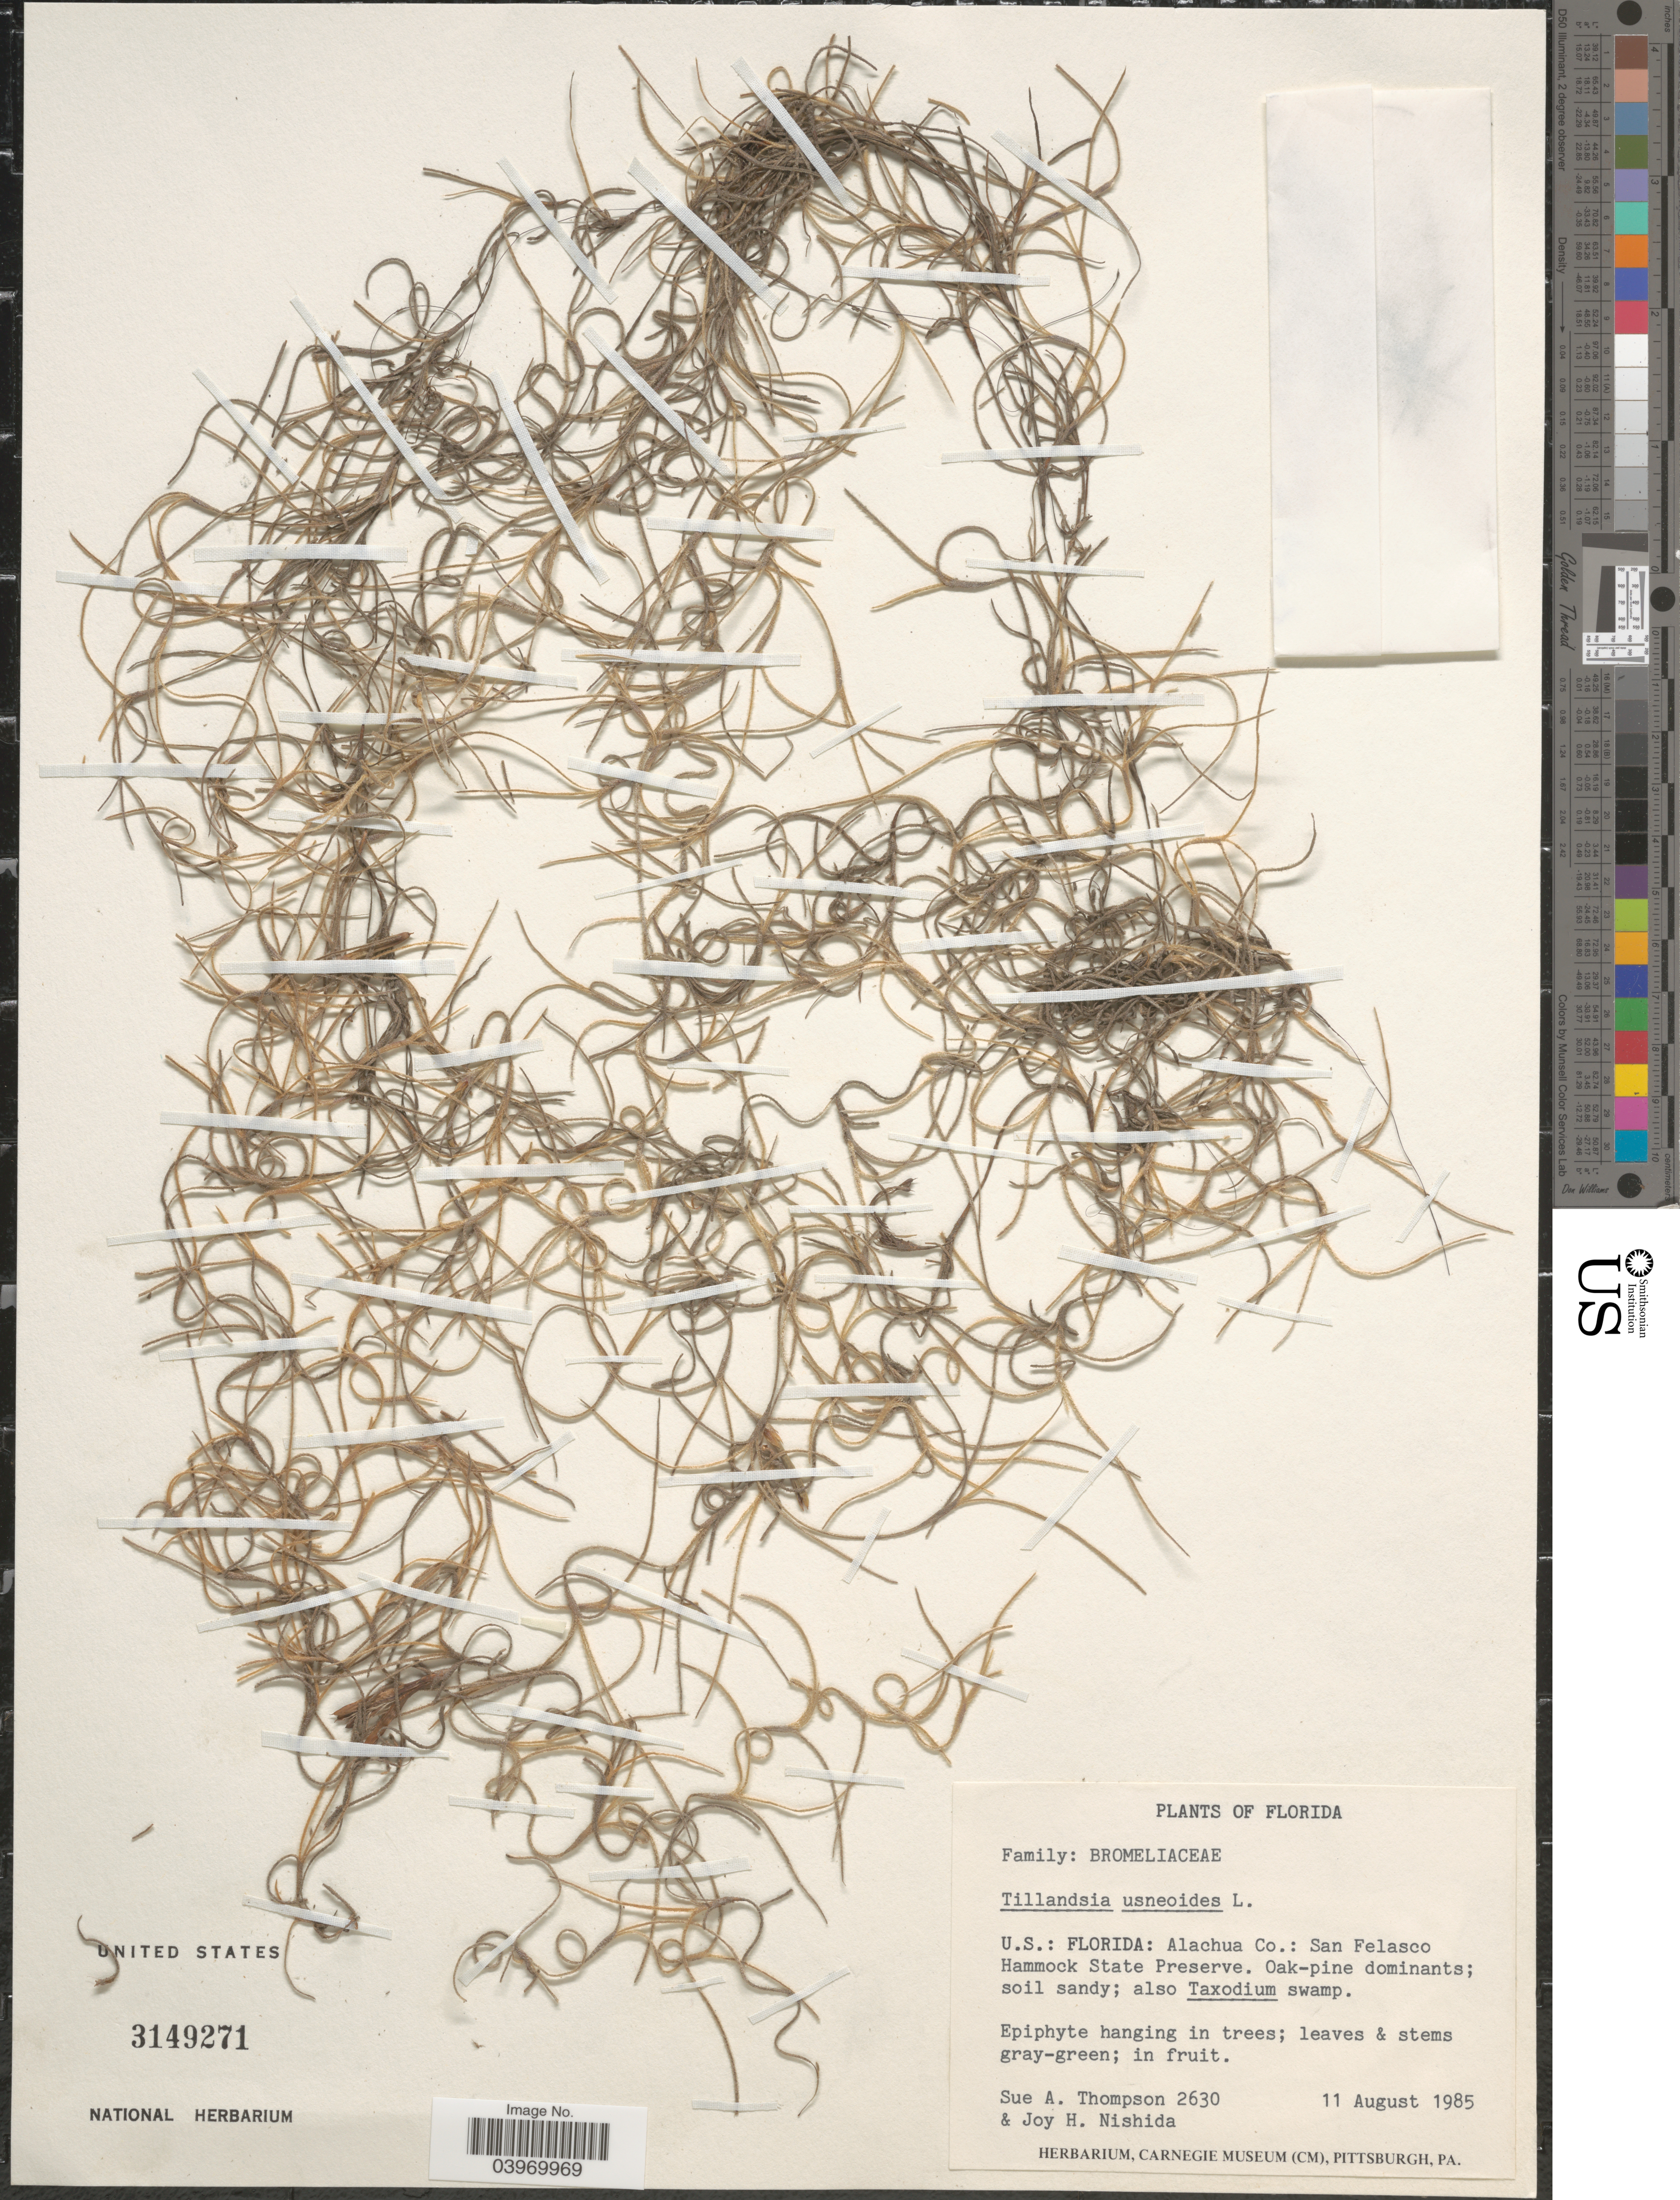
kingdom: Plantae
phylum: Tracheophyta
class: Liliopsida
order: Poales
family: Bromeliaceae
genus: Tillandsia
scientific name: Tillandsia usneoides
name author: (L.) L.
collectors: S. A. Thompson & J. Nishida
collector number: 2630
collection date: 1985-08-11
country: United States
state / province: Florida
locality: Alachua Co.: San Felasco Hammock State Preserve.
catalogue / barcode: US 3149271